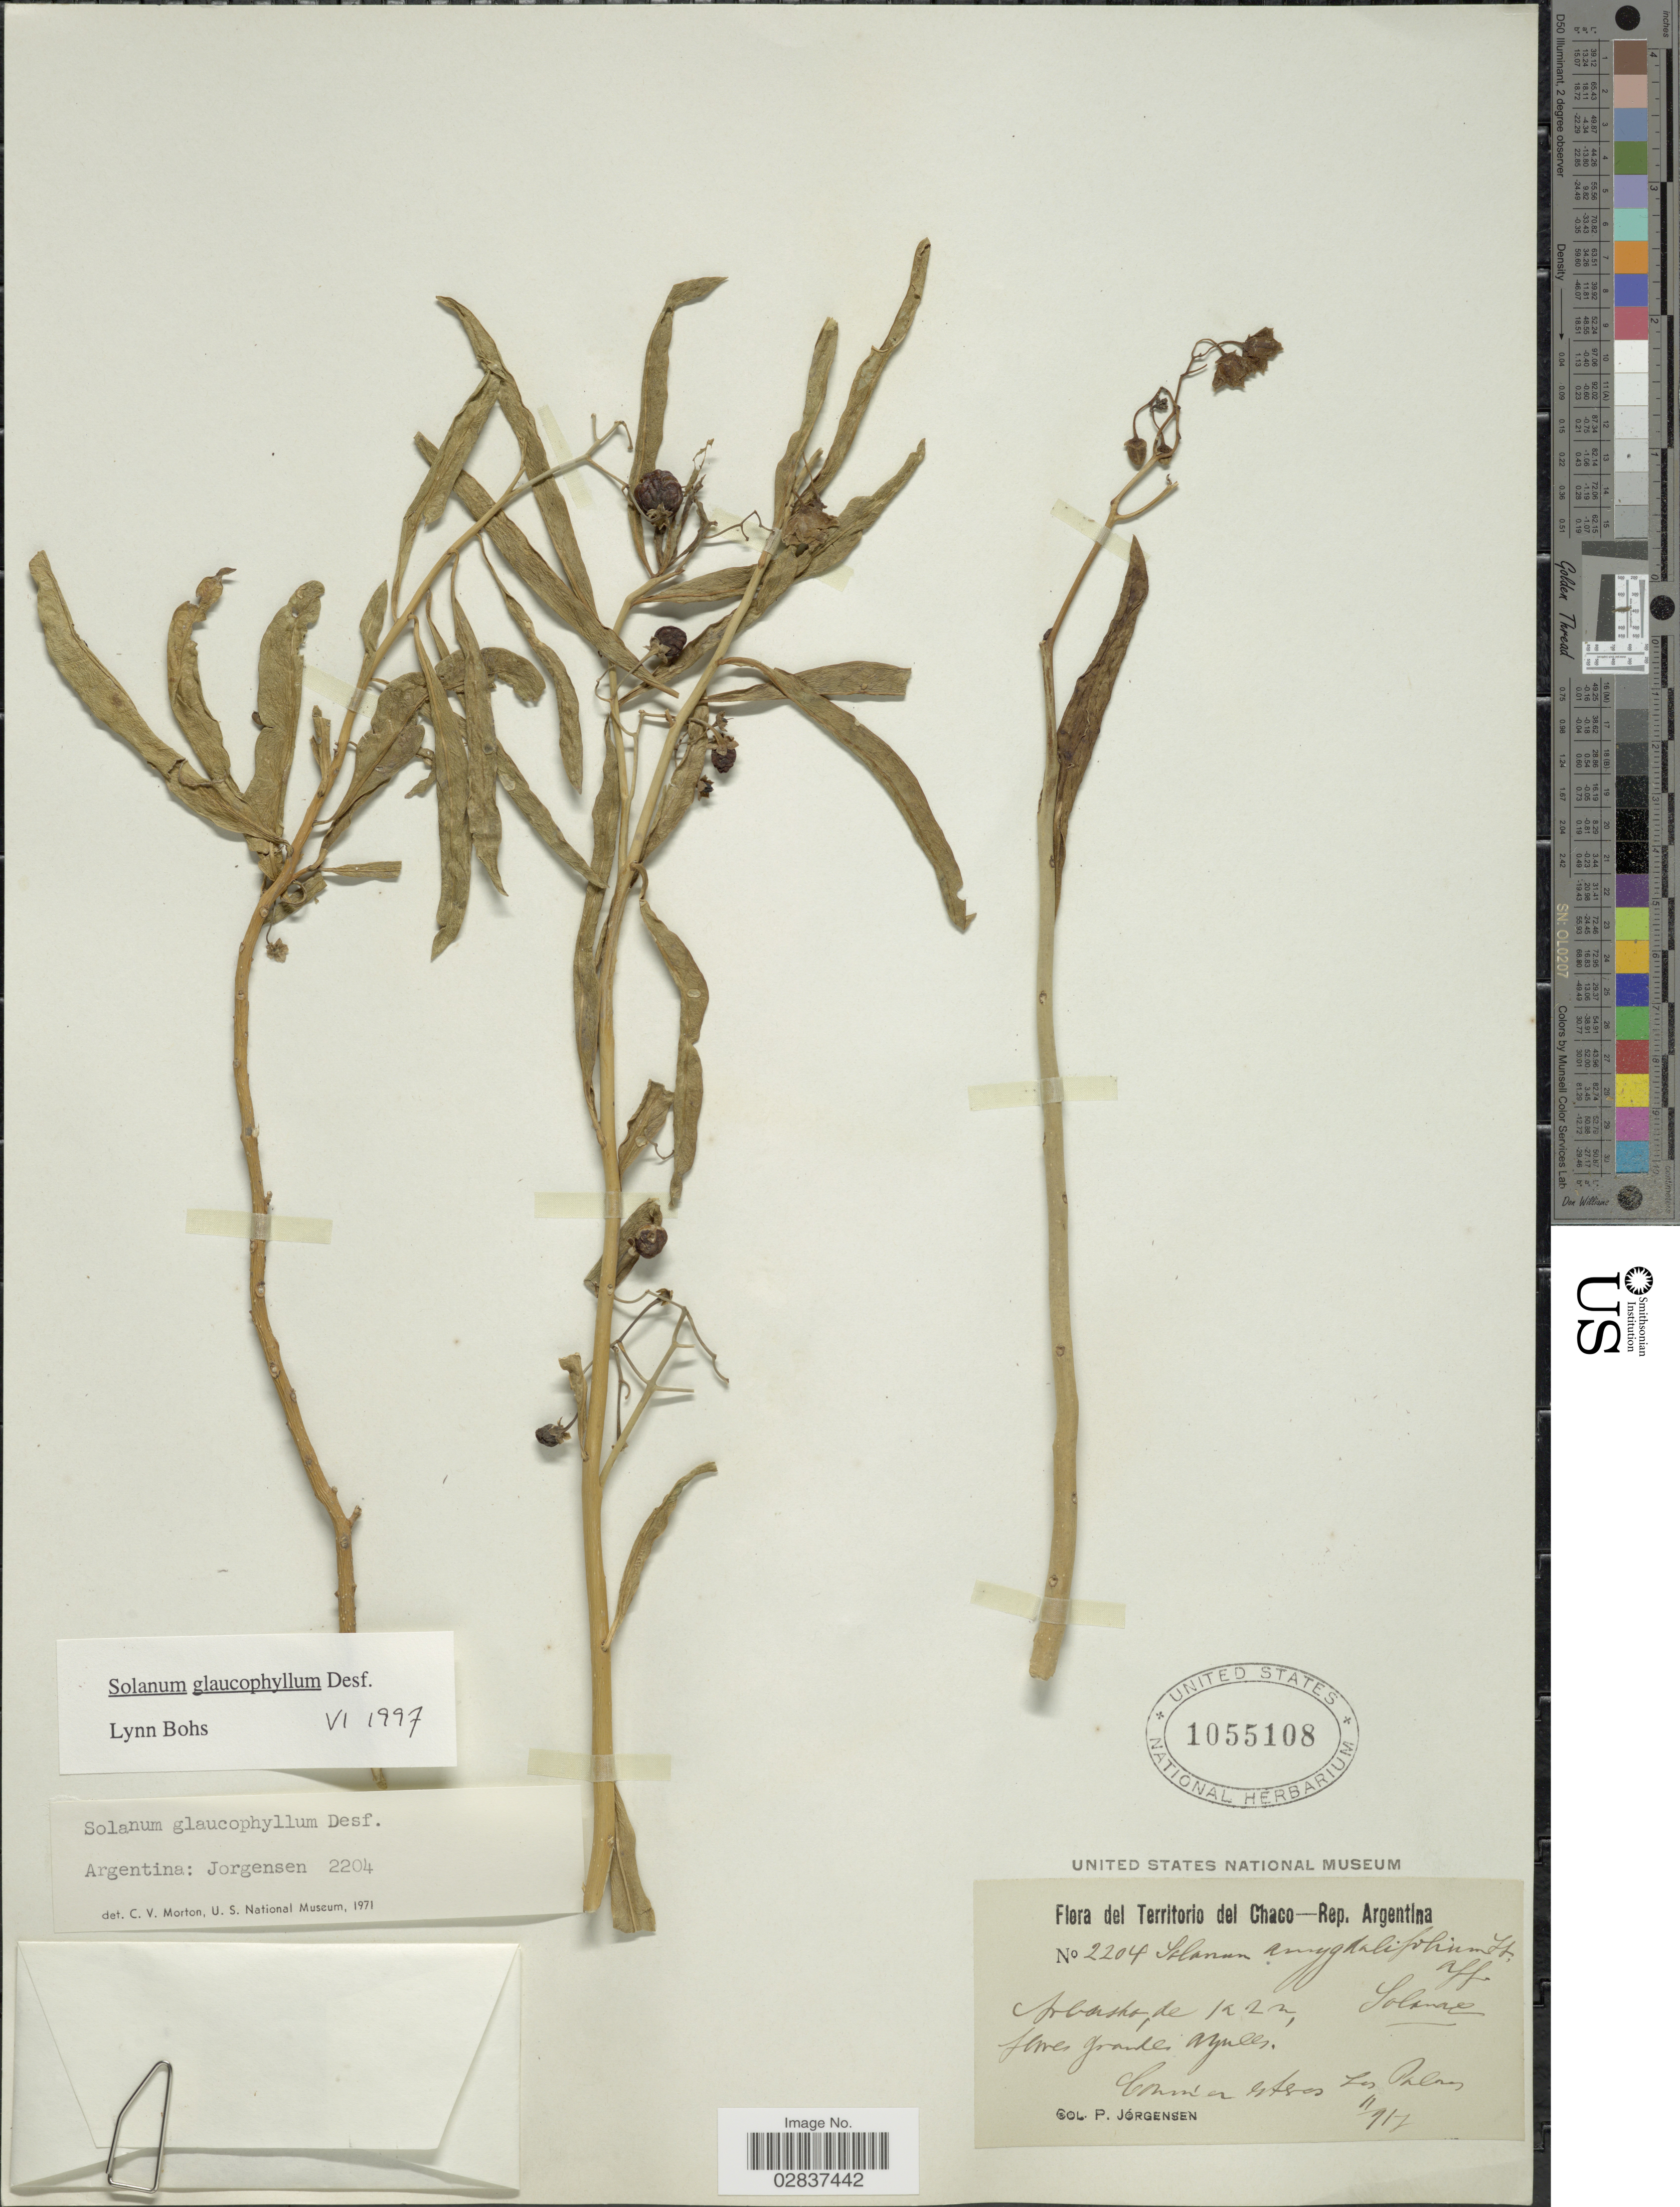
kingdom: Plantae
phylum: Tracheophyta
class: Magnoliopsida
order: Solanales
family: Solanaceae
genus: Solanum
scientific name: Solanum glaucophyllum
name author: Desf.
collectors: P. Jörgensen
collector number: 2204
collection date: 1917-11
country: Argentina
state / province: Chaco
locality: Las Palmas.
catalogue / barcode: US 1055108